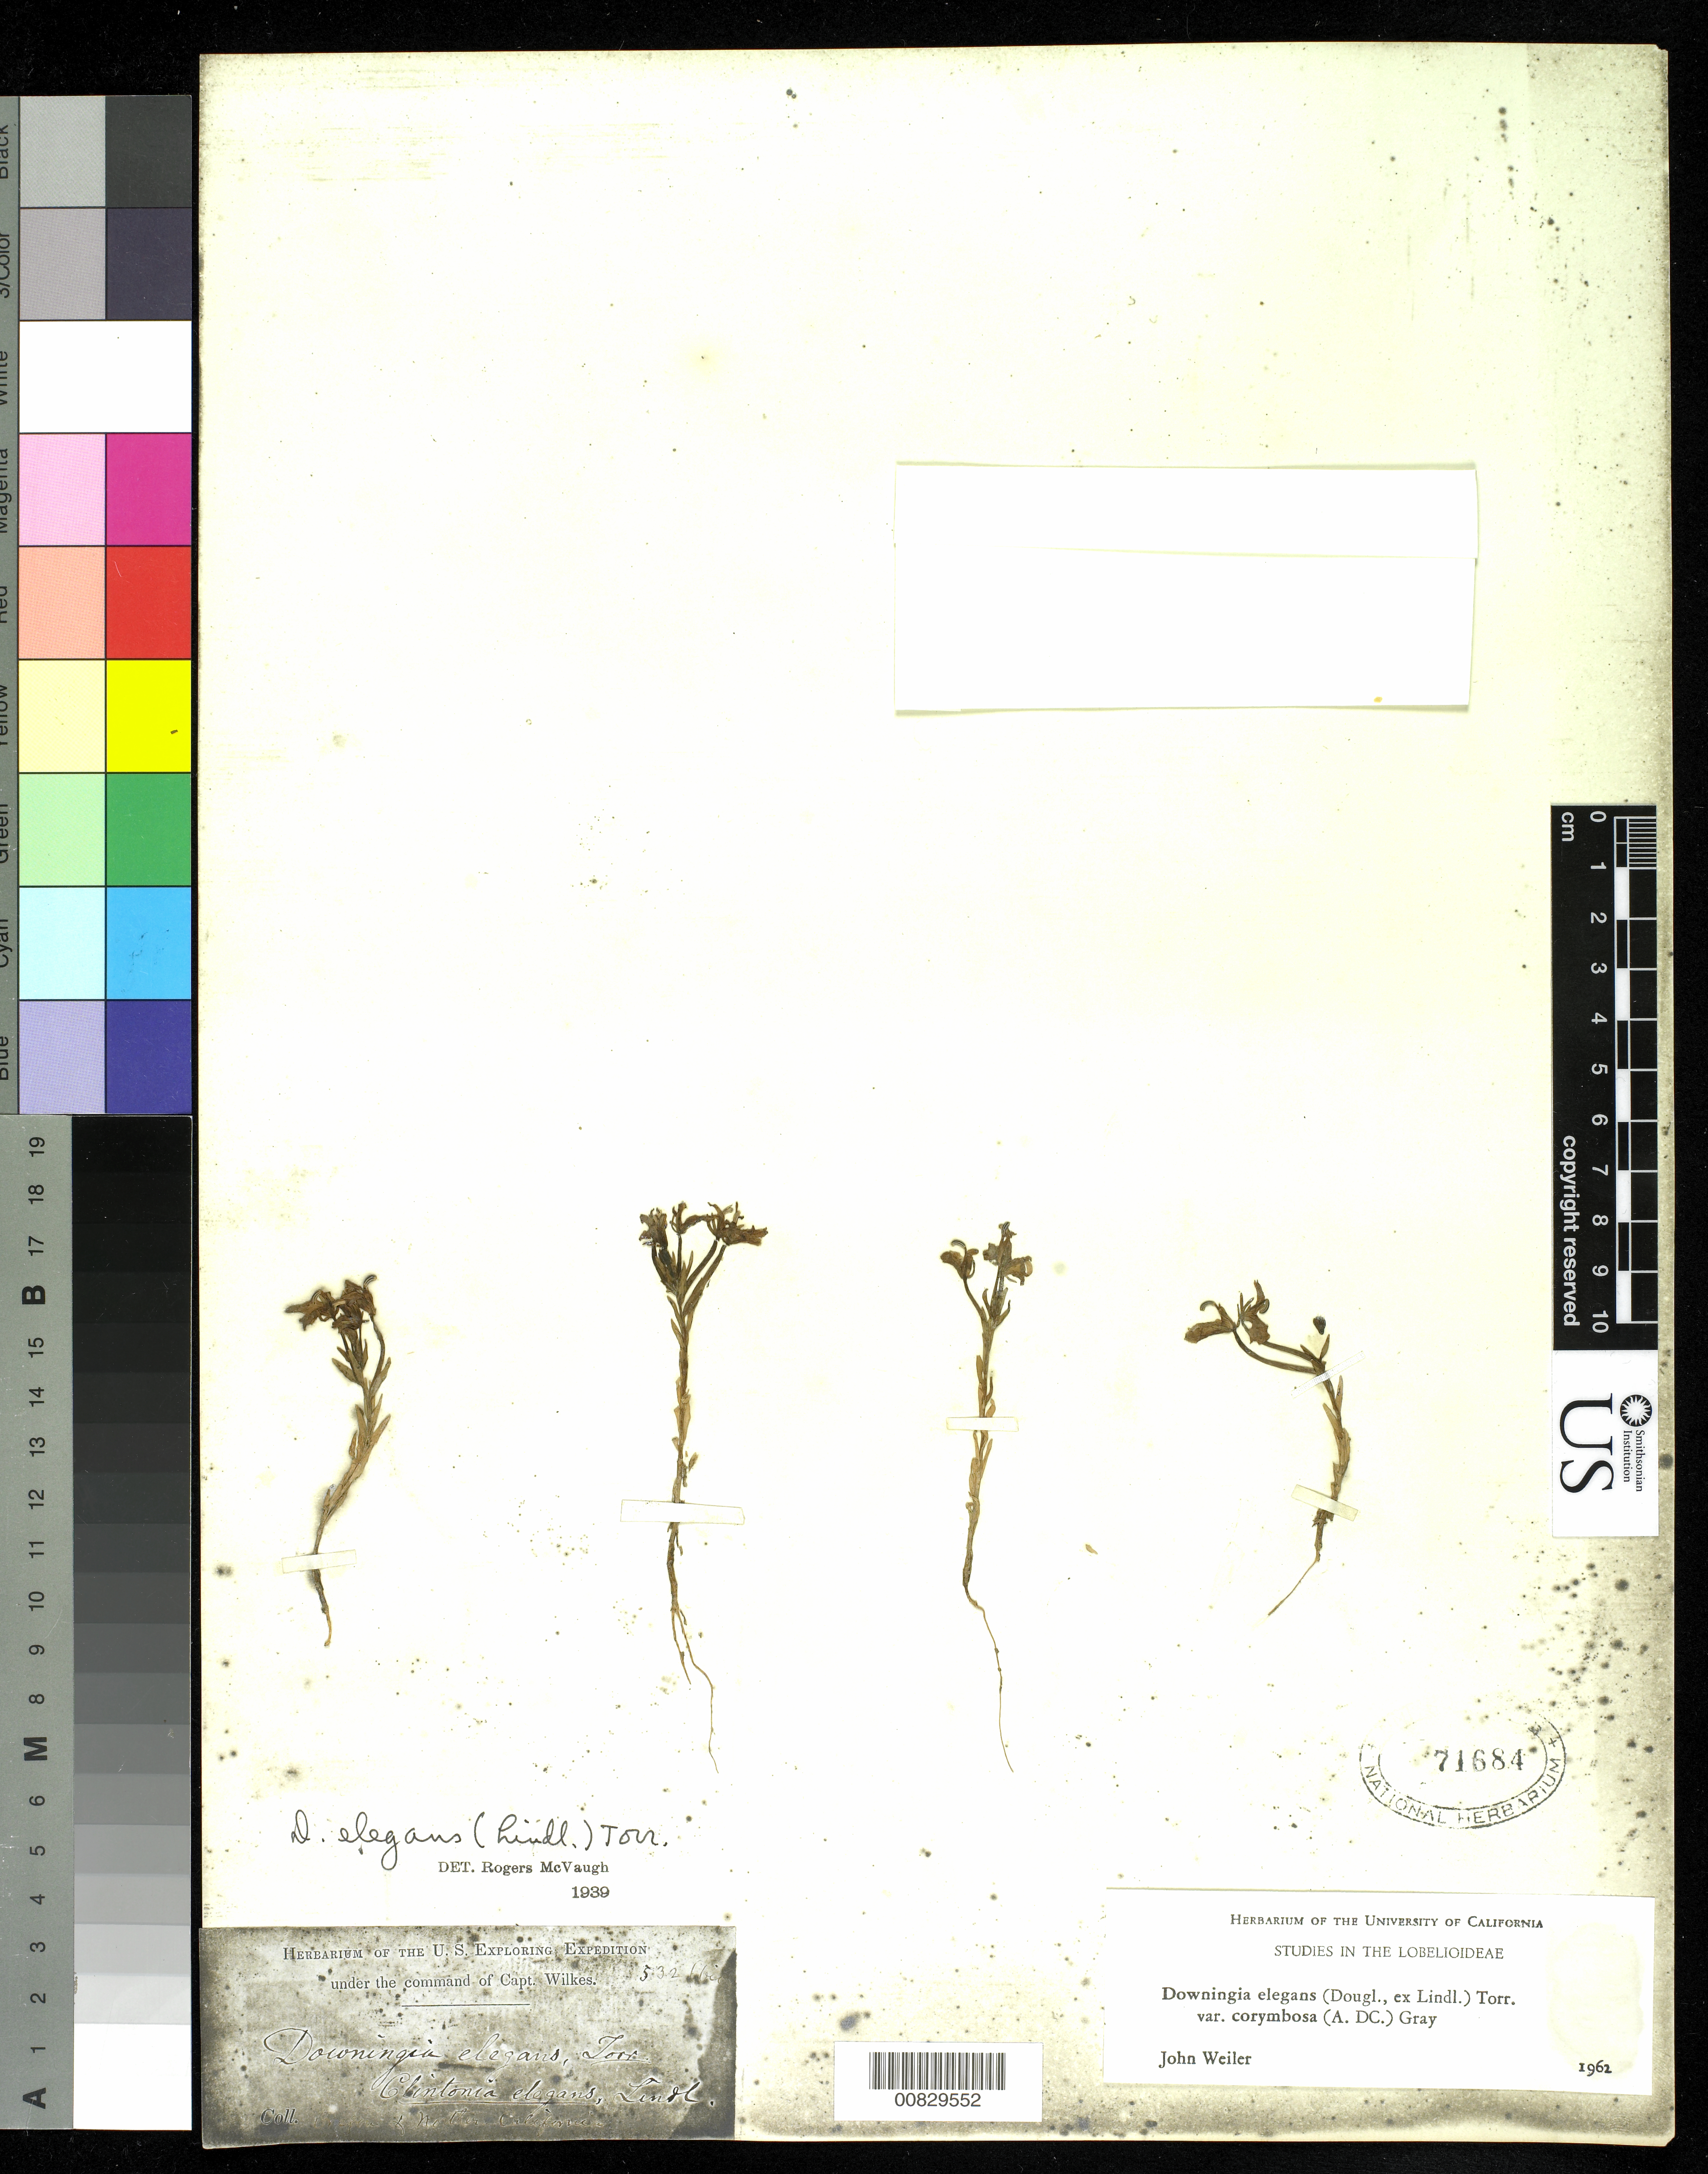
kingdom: Plantae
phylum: Tracheophyta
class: Magnoliopsida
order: Asterales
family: Campanulaceae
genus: Downingia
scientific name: Downingia elegans var. corymbosa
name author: (A. DC.) A. Gray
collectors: Wilkes Explor. Exped.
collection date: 1838/1842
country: United States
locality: Oregon and Northern California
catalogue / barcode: US 71684